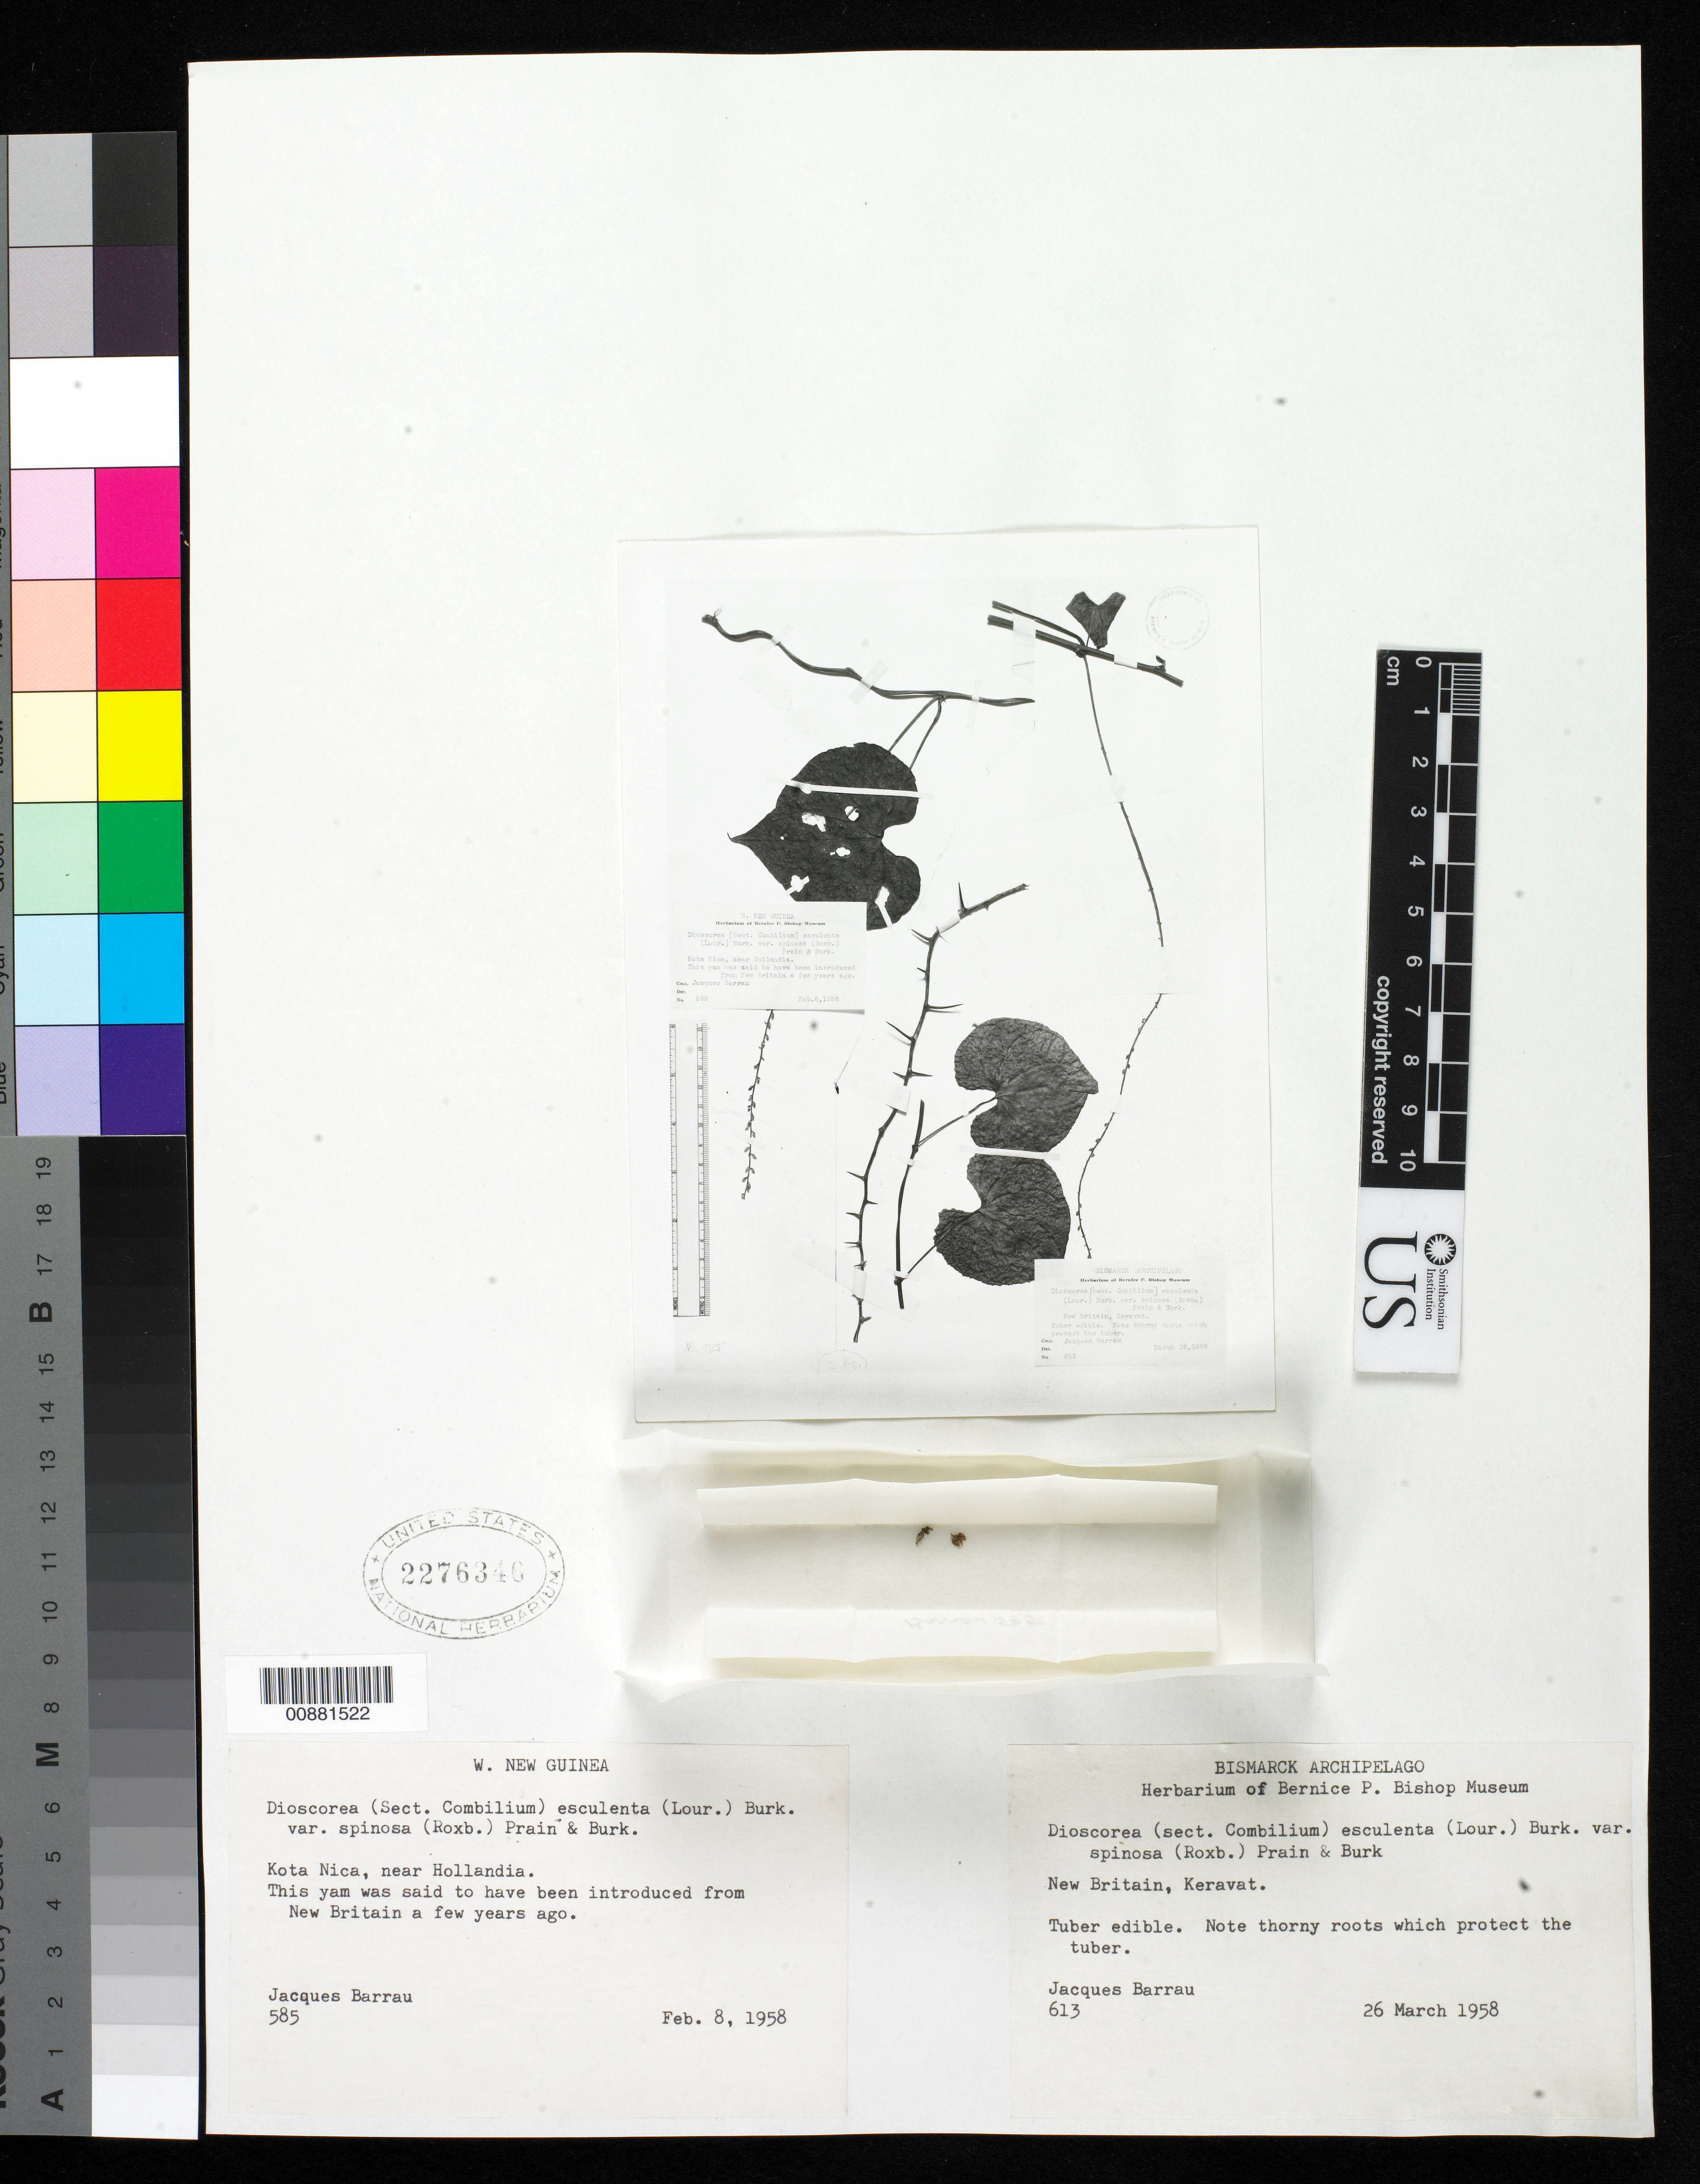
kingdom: Plantae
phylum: Tracheophyta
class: Liliopsida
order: Dioscoreales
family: Dioscoreaceae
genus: Dioscorea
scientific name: Dioscorea esculenta var. spinosa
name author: (Lour.) Burkill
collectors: J. Barrau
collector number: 613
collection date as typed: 26 Mar 1958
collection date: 1958-03-26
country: Papua New Guinea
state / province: East New Britain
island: New Britain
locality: Keravat, New Britain, Bismarck Archipelago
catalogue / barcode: US 2276346